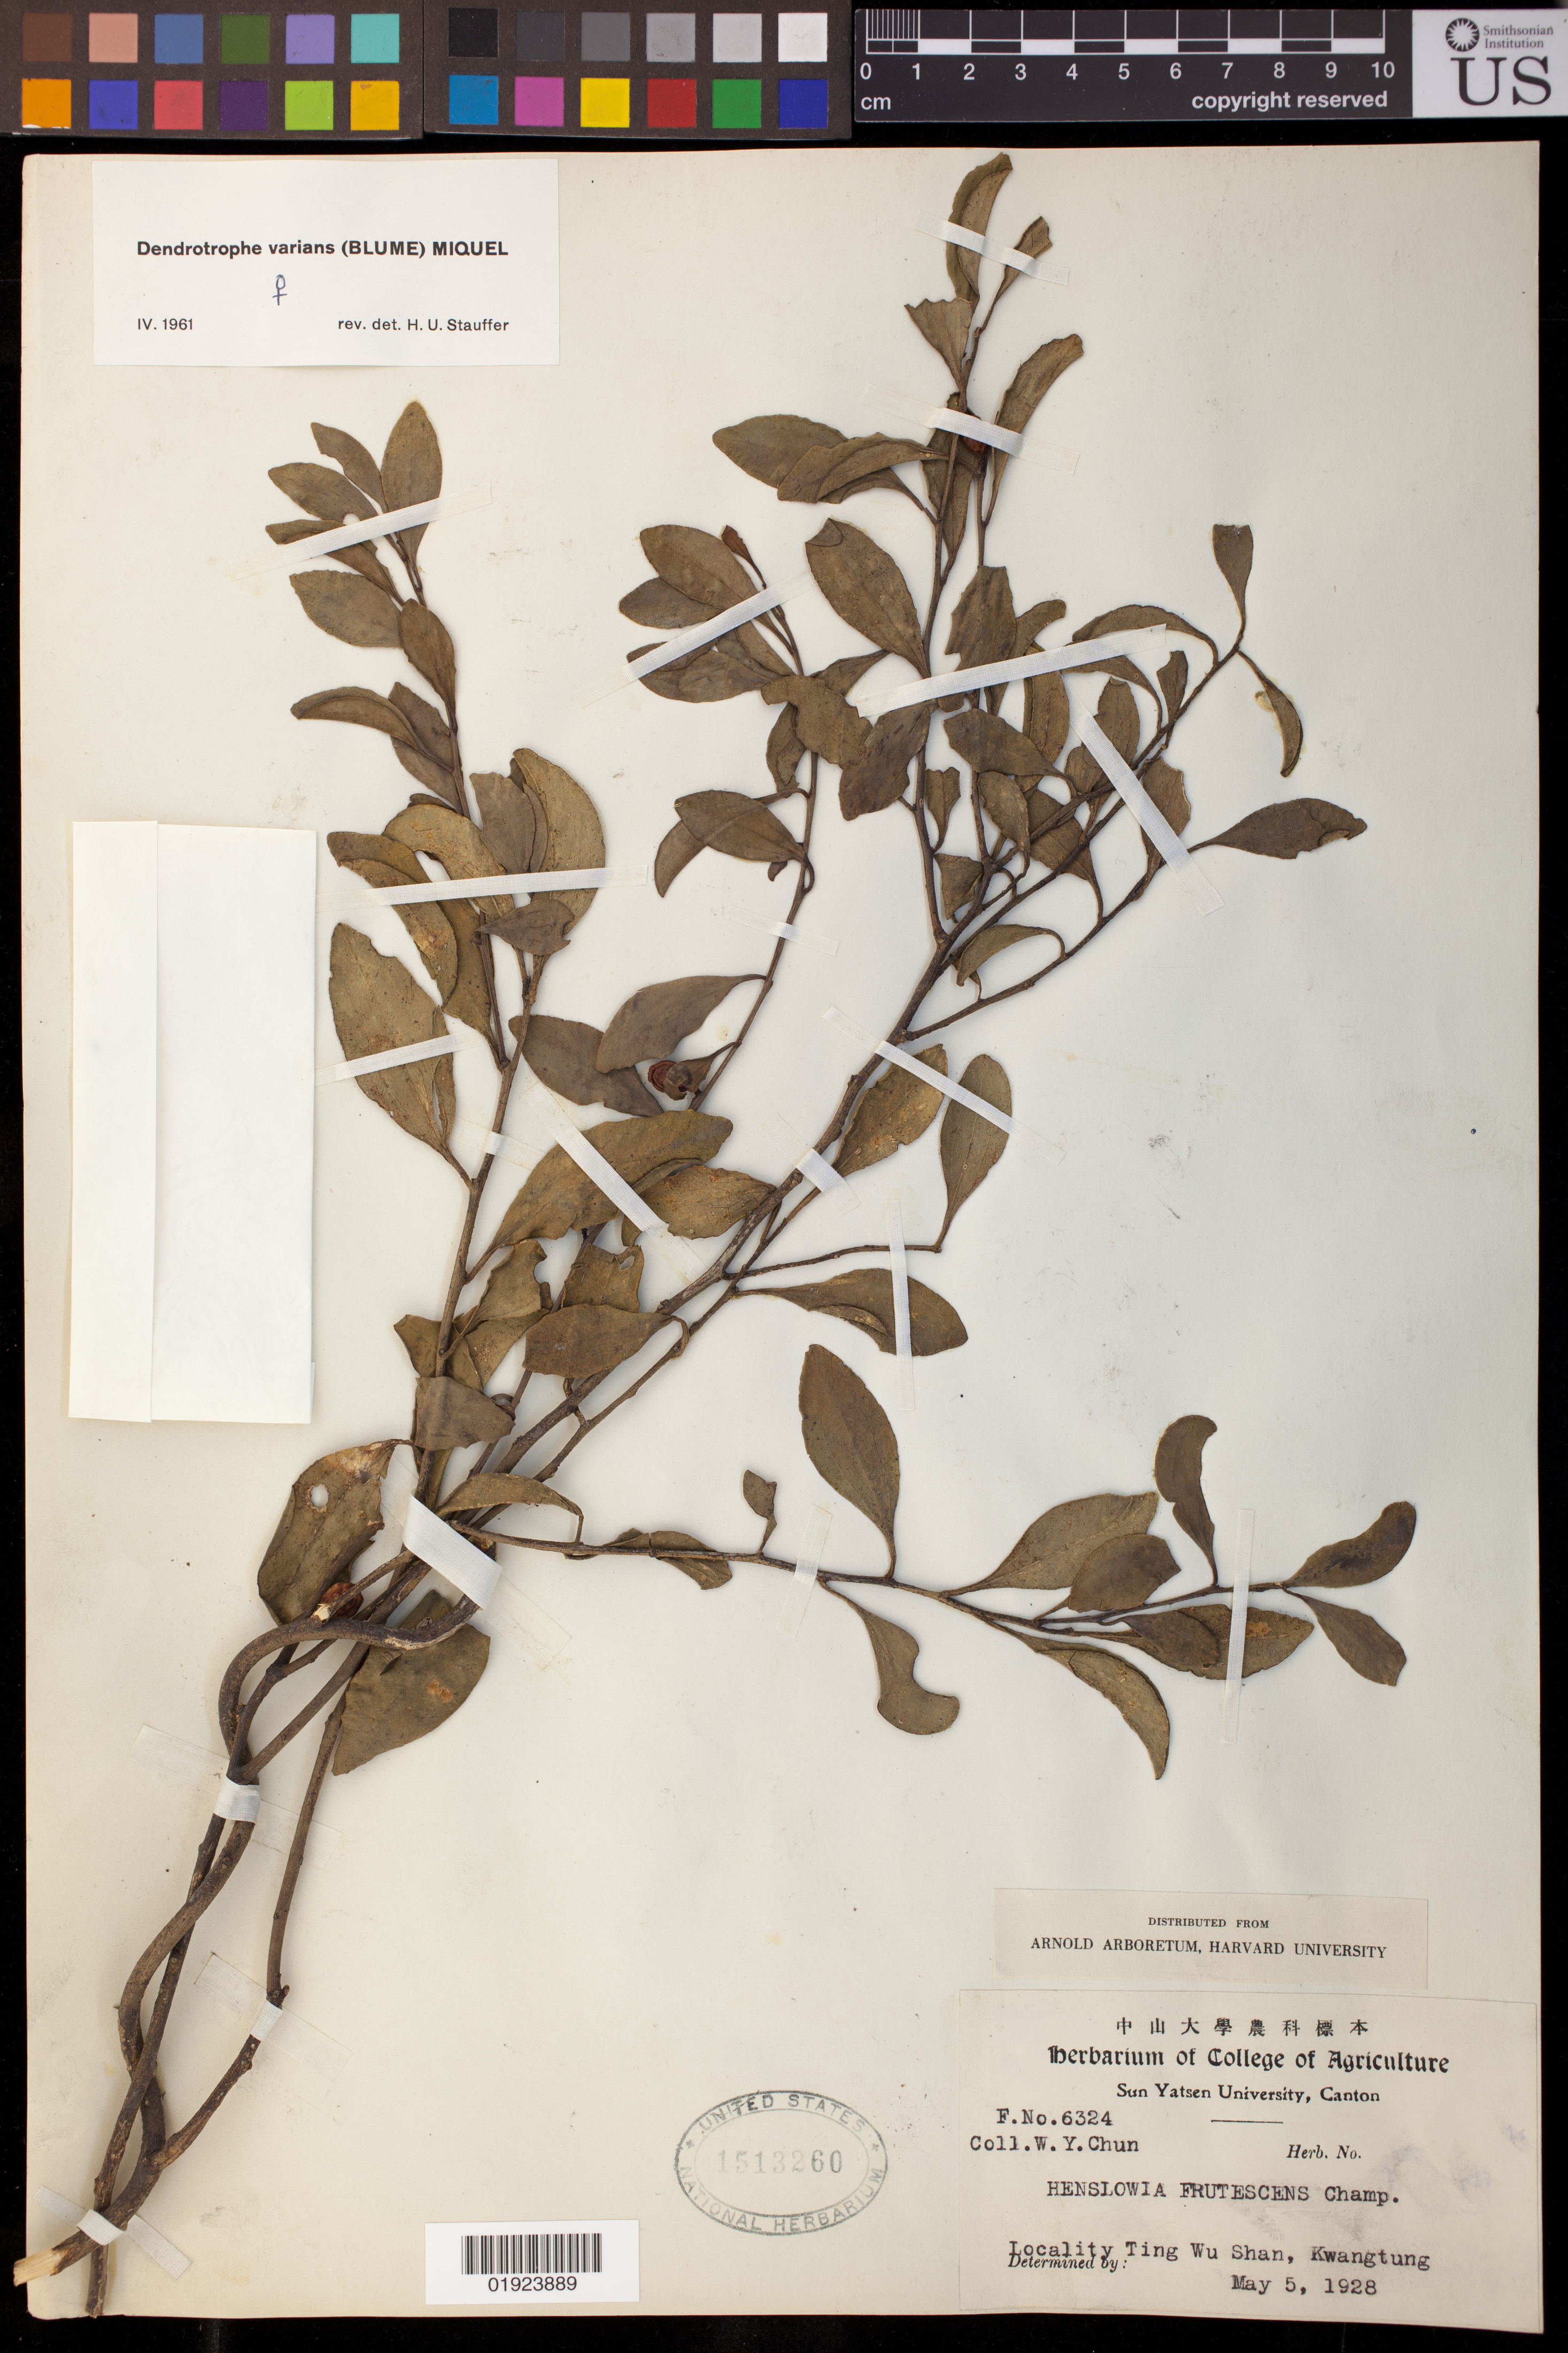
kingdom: Plantae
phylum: Tracheophyta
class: Magnoliopsida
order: Santalales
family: Amphorogynaceae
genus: Dendrotrophe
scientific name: Dendrotrophe varians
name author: (Blume) Miq.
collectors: W. Y. Chun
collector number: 6324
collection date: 1928-05-05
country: China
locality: Ting Wu Shan, Kwangtung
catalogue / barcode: US 1513260